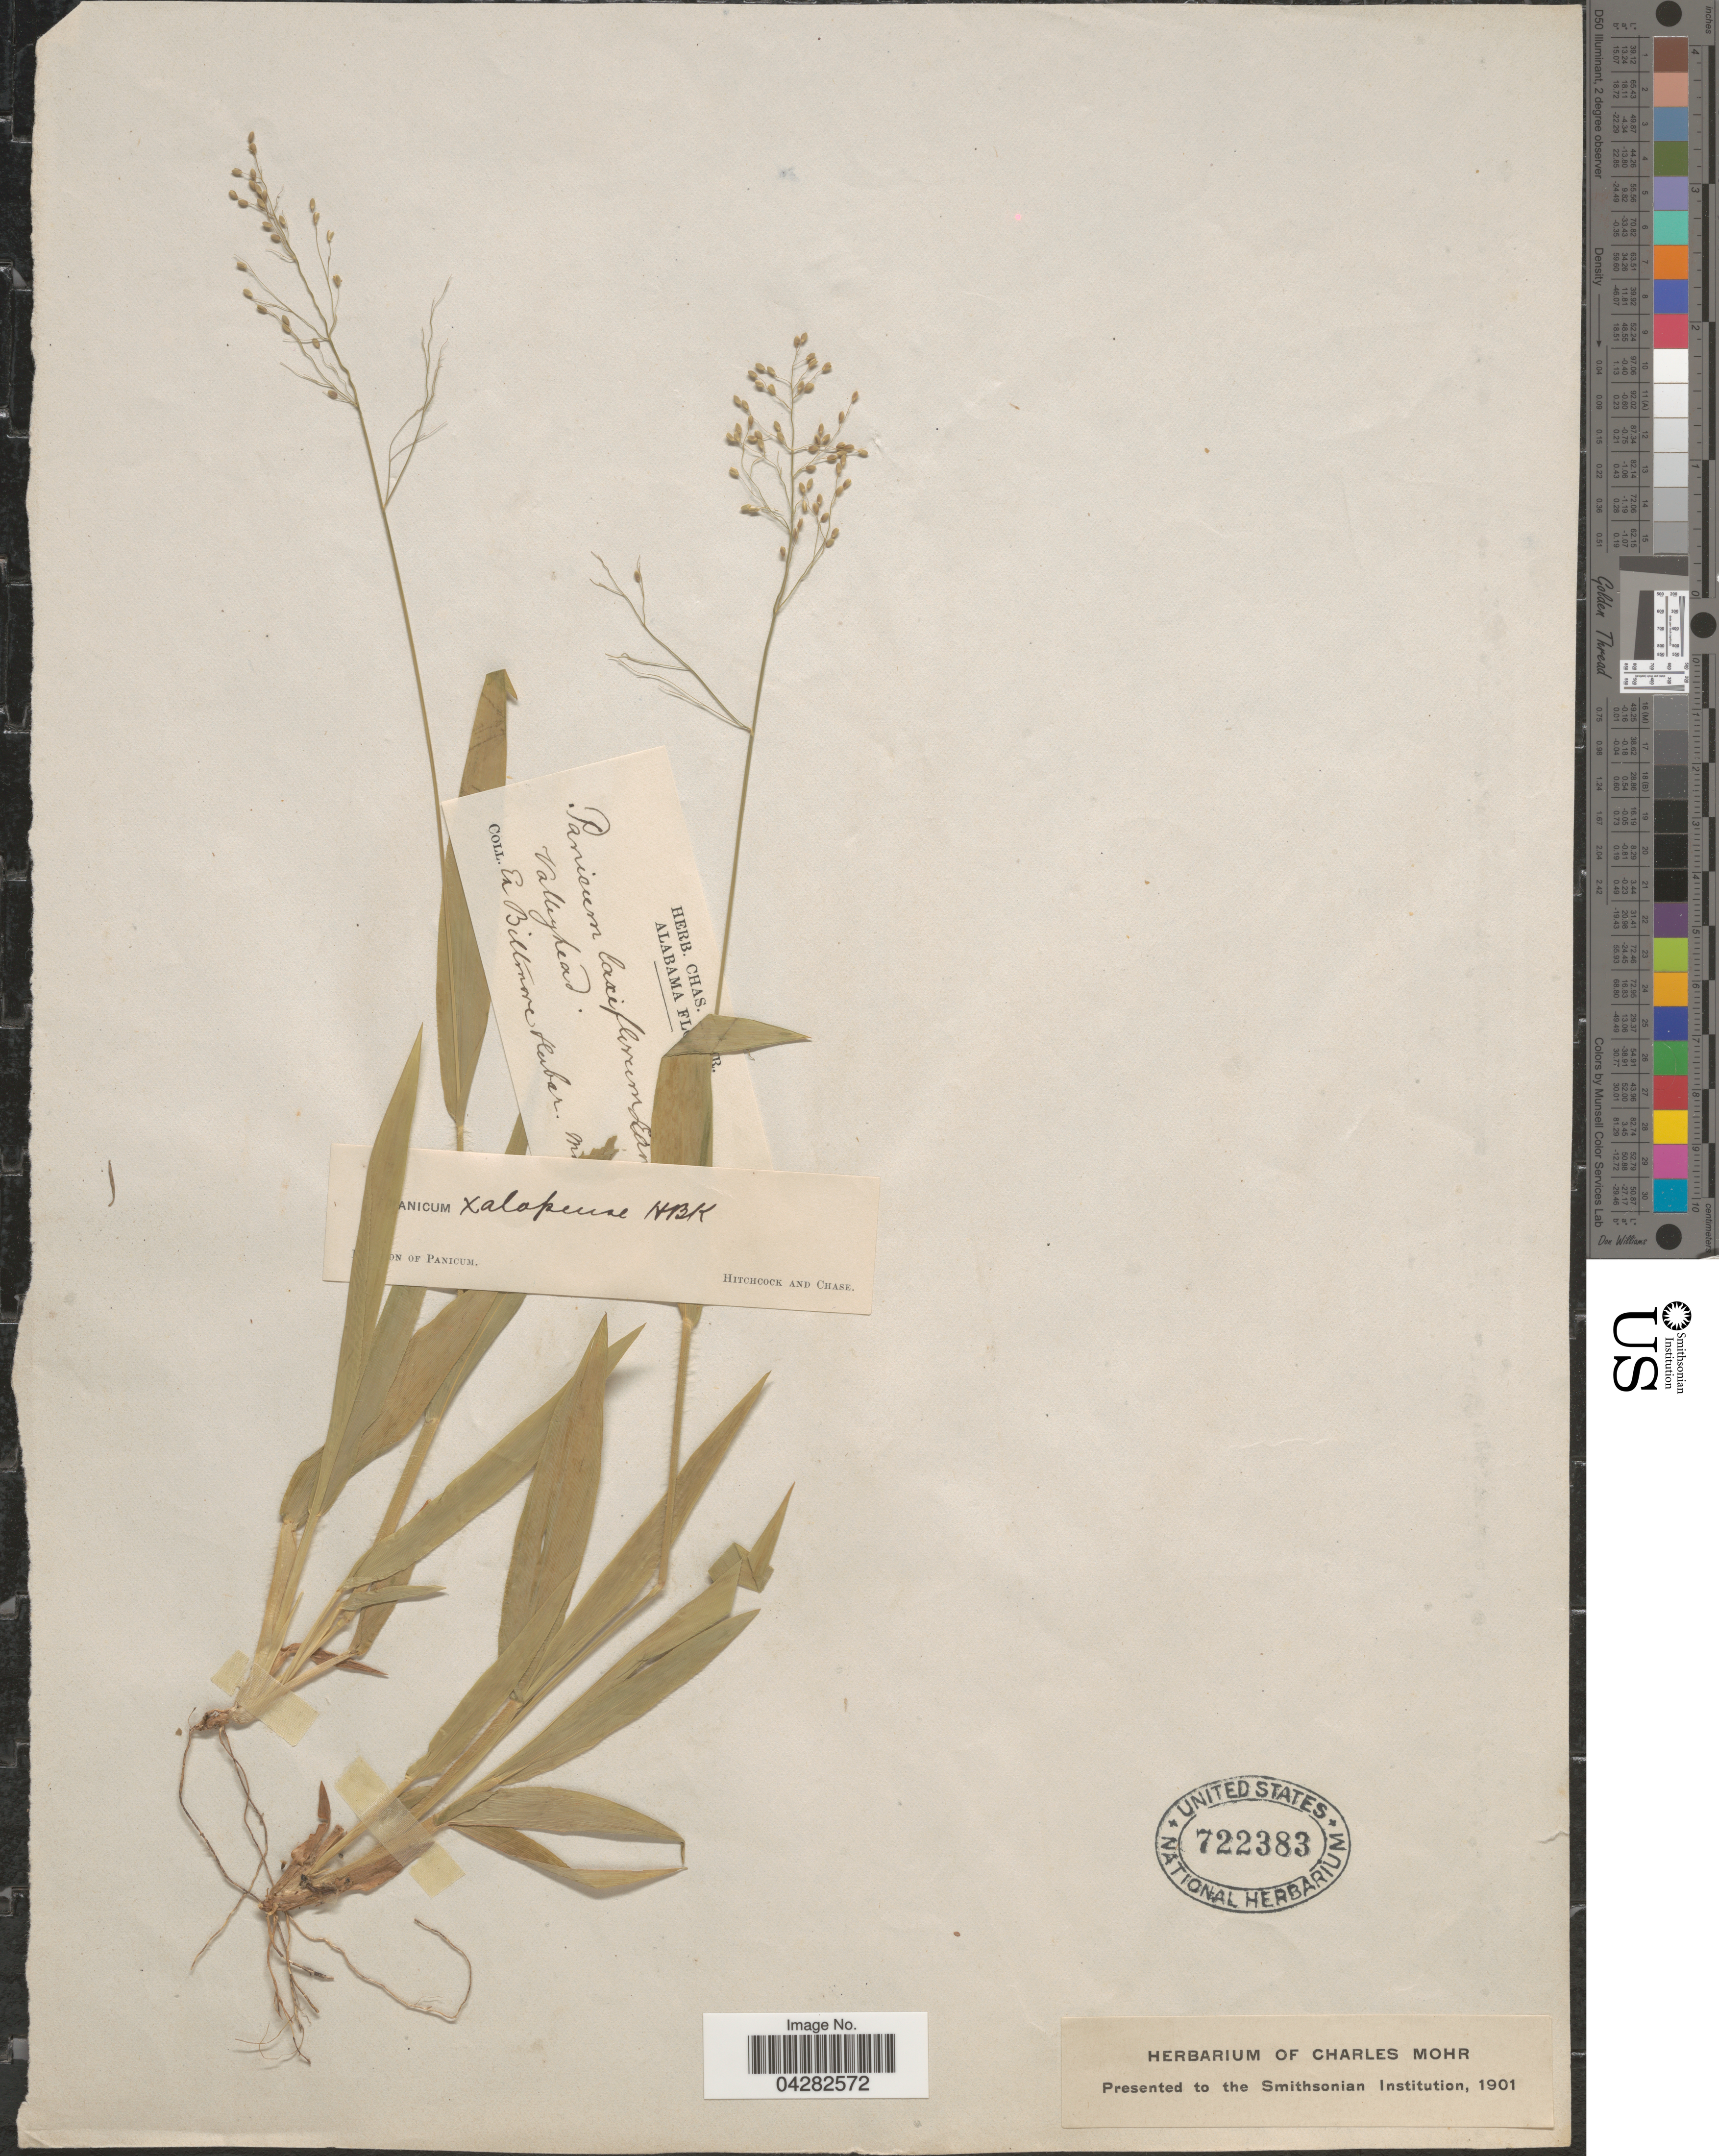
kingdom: Plantae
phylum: Tracheophyta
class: Liliopsida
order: Poales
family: Poaceae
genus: Dichanthelium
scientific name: Dichanthelium laxiflorum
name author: (Lam.) Gould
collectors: ex herb. Biltmore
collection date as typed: M!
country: United States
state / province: Alabama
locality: Valleyhead.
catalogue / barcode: US 722383